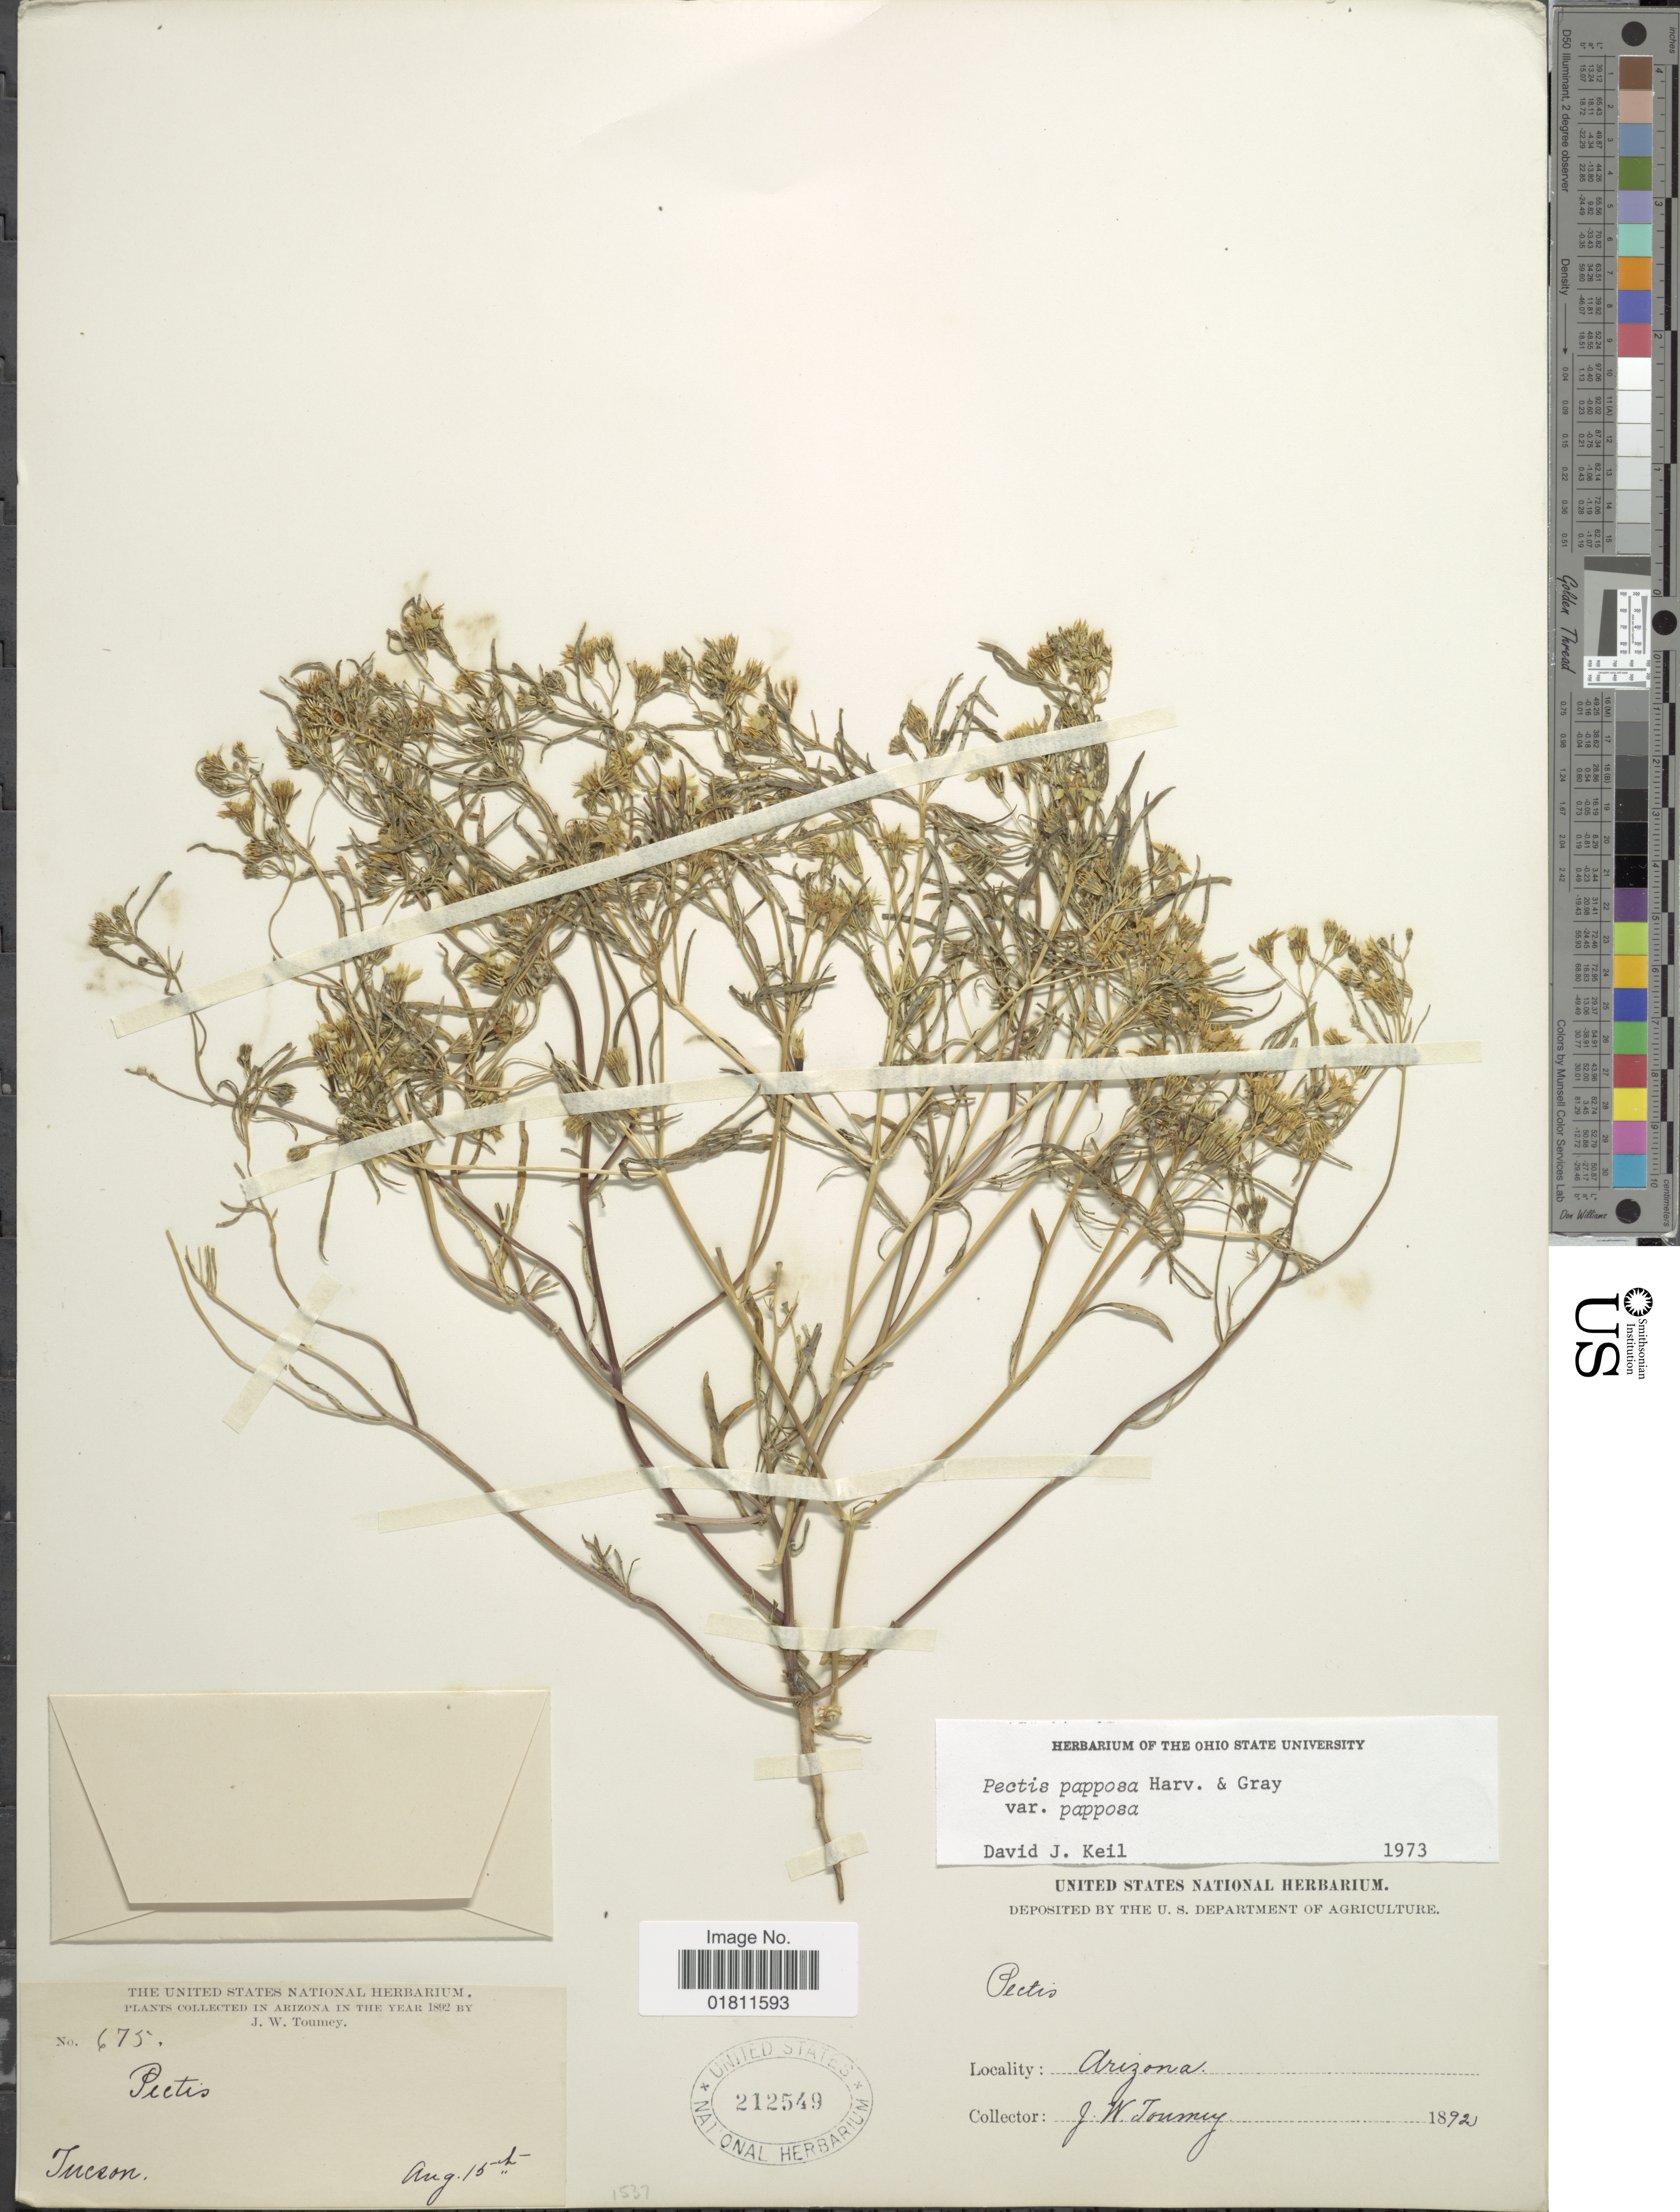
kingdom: Plantae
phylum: Tracheophyta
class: Magnoliopsida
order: Asterales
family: Asteraceae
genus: Pectis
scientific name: Pectis papposa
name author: Harv. & A. Gray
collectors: J. W. Toumey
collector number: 675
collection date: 1892-08-15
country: United States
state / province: Arizona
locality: Tucson, Arizona.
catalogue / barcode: US 212549